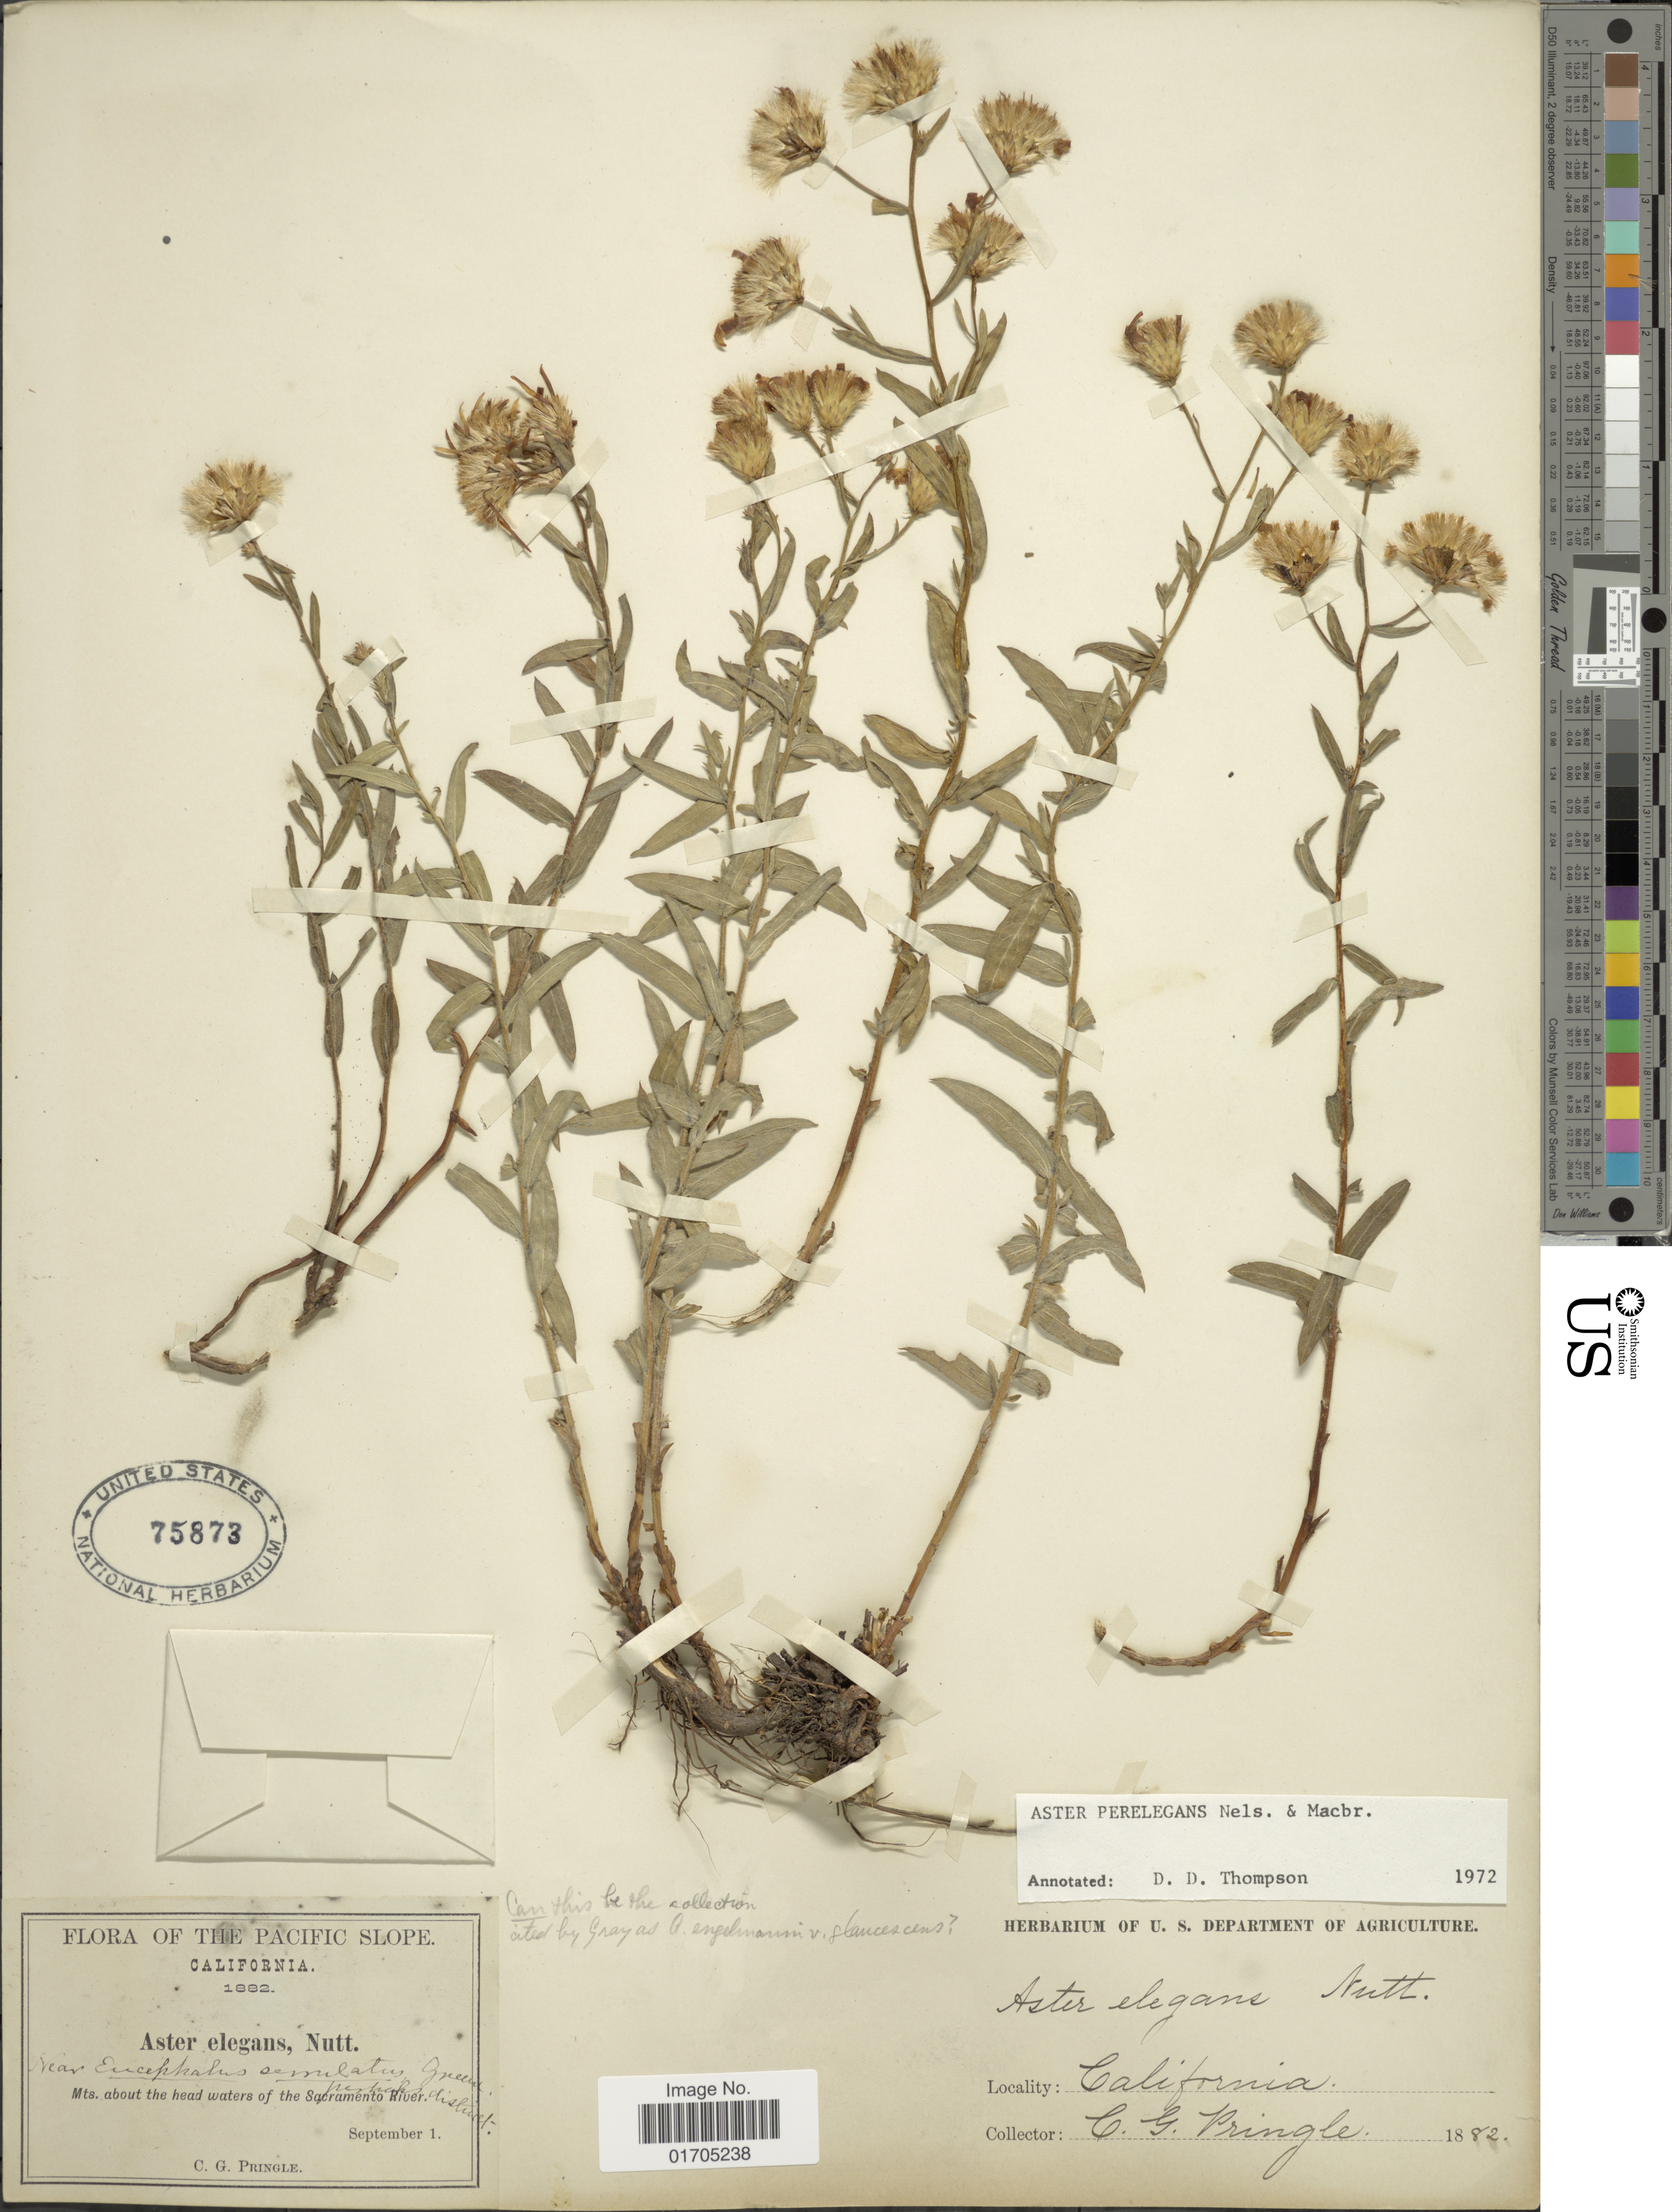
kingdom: Plantae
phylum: Tracheophyta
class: Magnoliopsida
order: Asterales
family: Asteraceae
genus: Eucephalus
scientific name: Eucephalus elegans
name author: Nutt.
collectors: C. G. Pringle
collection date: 1882-09-01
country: United States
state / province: California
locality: The Pacific Slope, Mts. about the head waters of the Sacramento River.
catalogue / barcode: US 75873